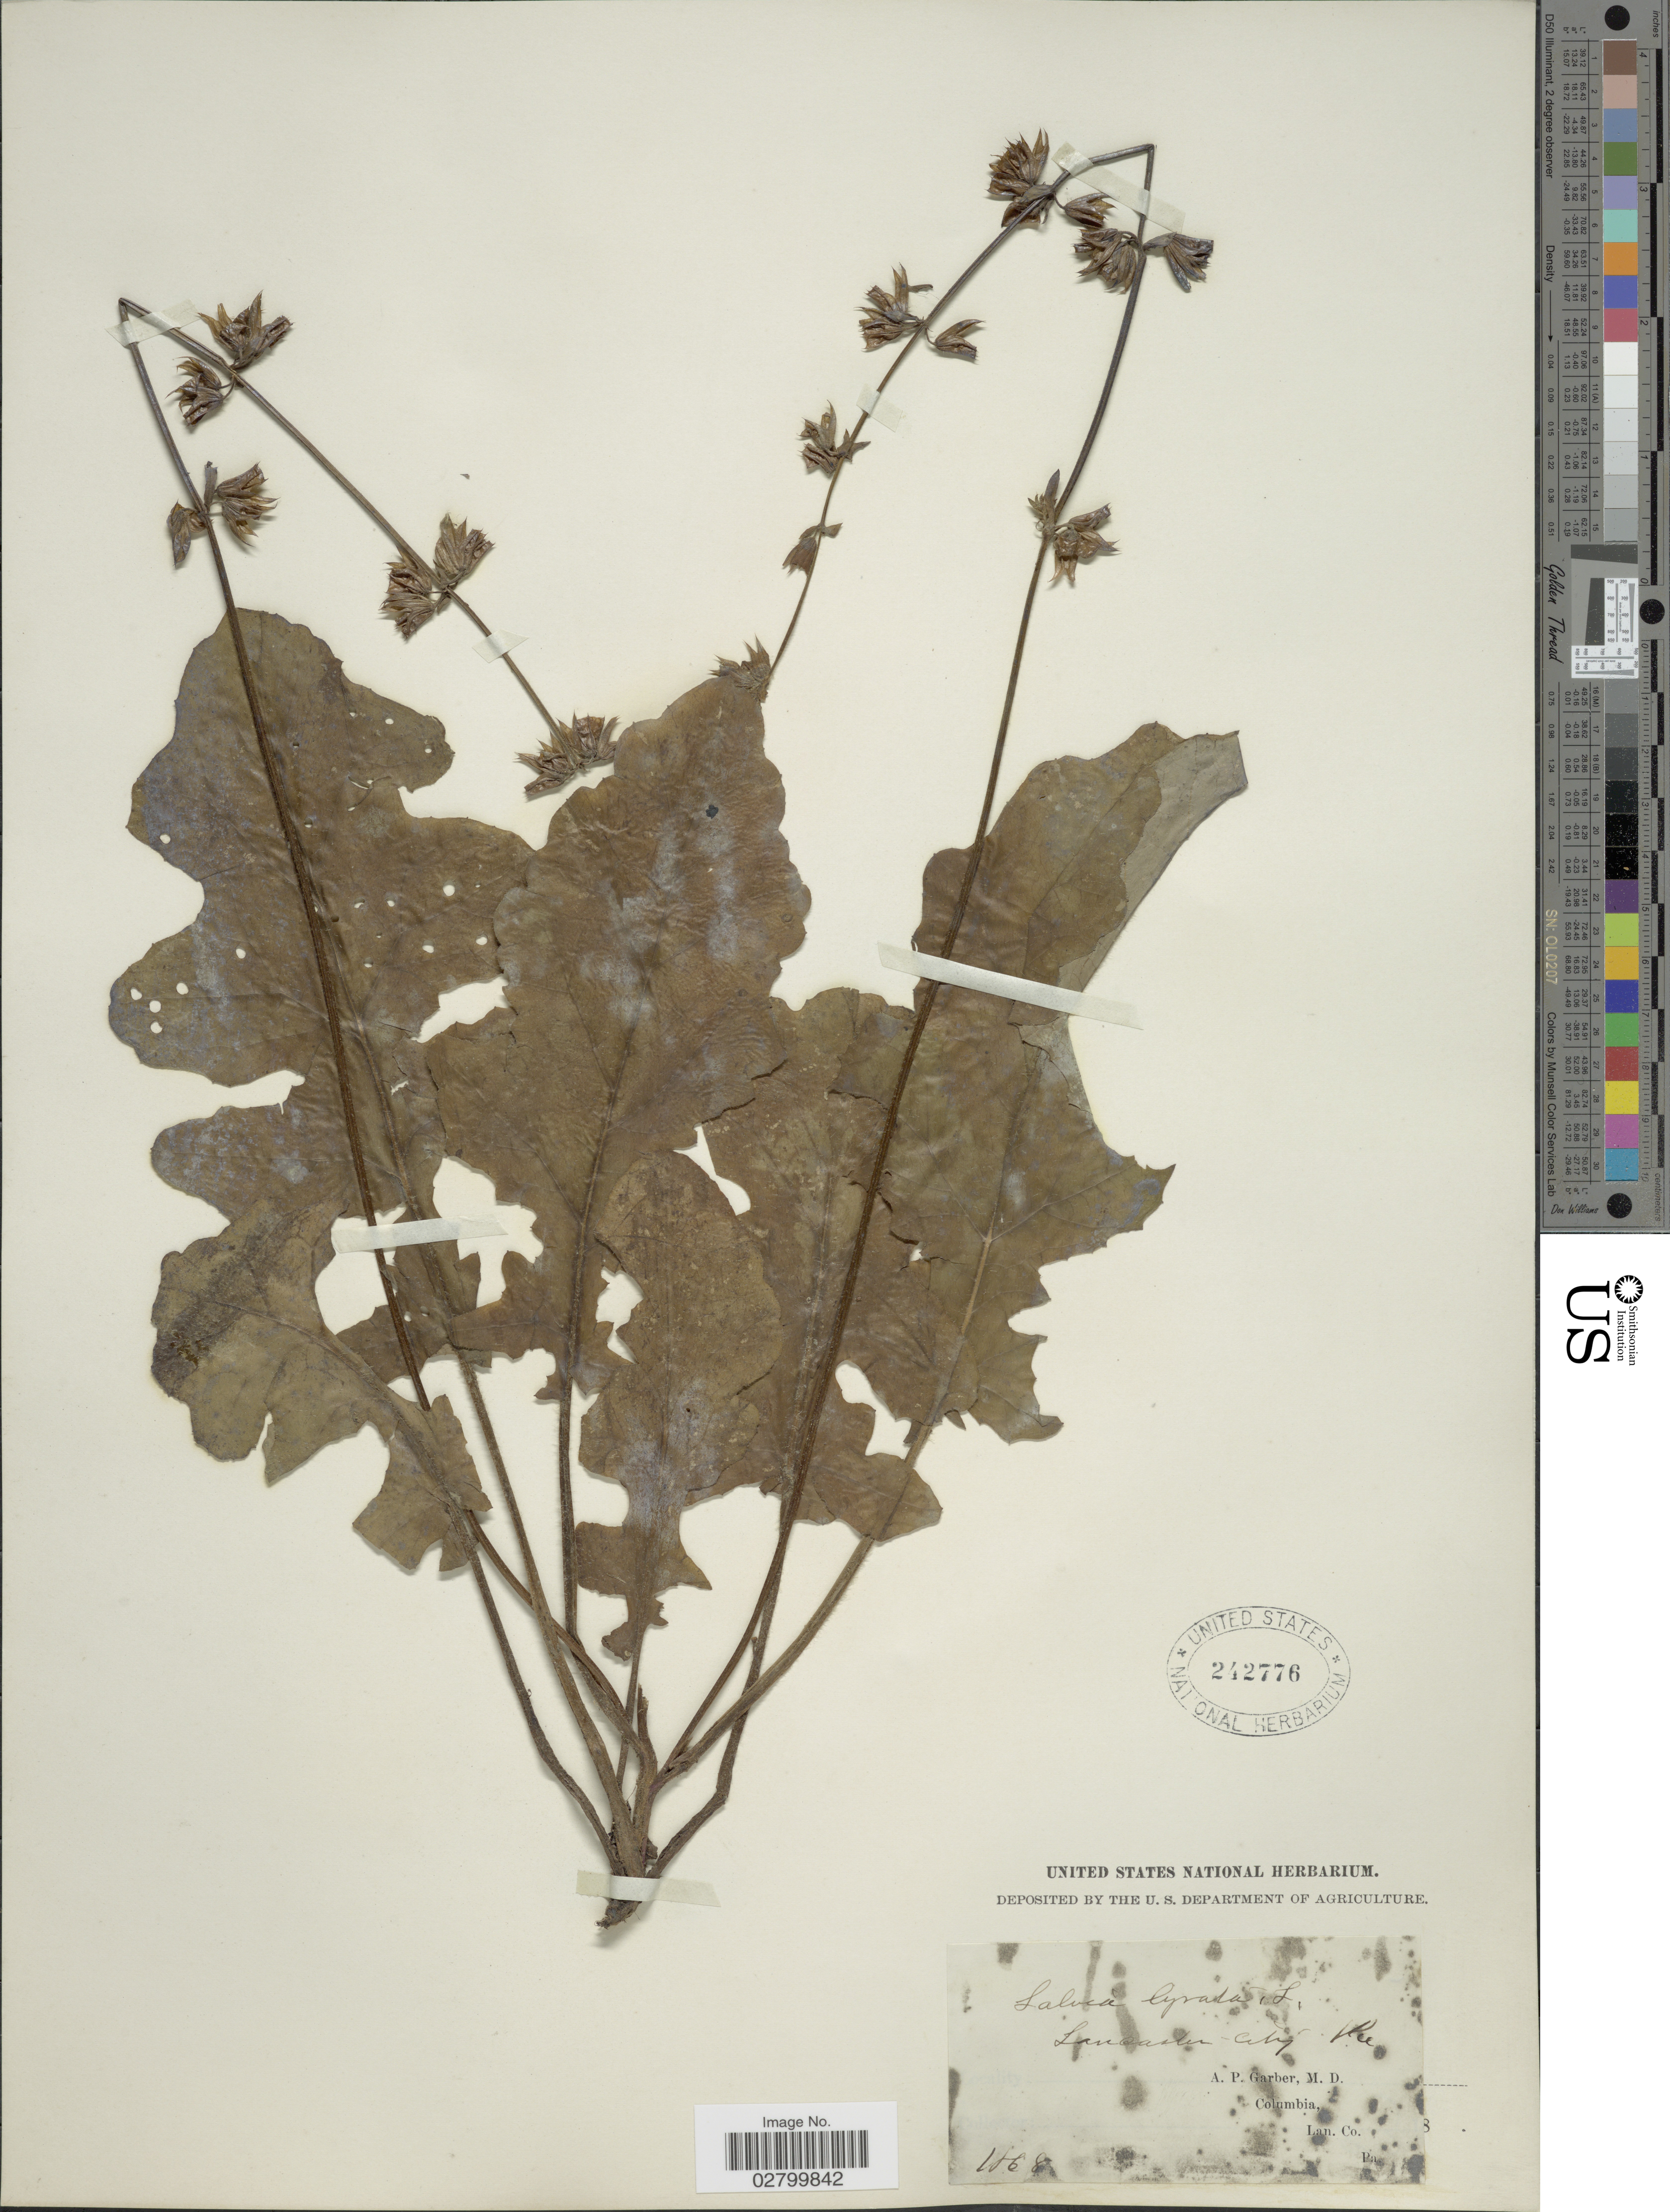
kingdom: Plantae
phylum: Tracheophyta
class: Magnoliopsida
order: Lamiales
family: Lamiaceae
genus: Salvia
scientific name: Salvia lyrata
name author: L.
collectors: A. P. Garber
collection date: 1868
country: United States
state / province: Pennsylvania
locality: Lancaster City. Pa.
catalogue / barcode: US 242776